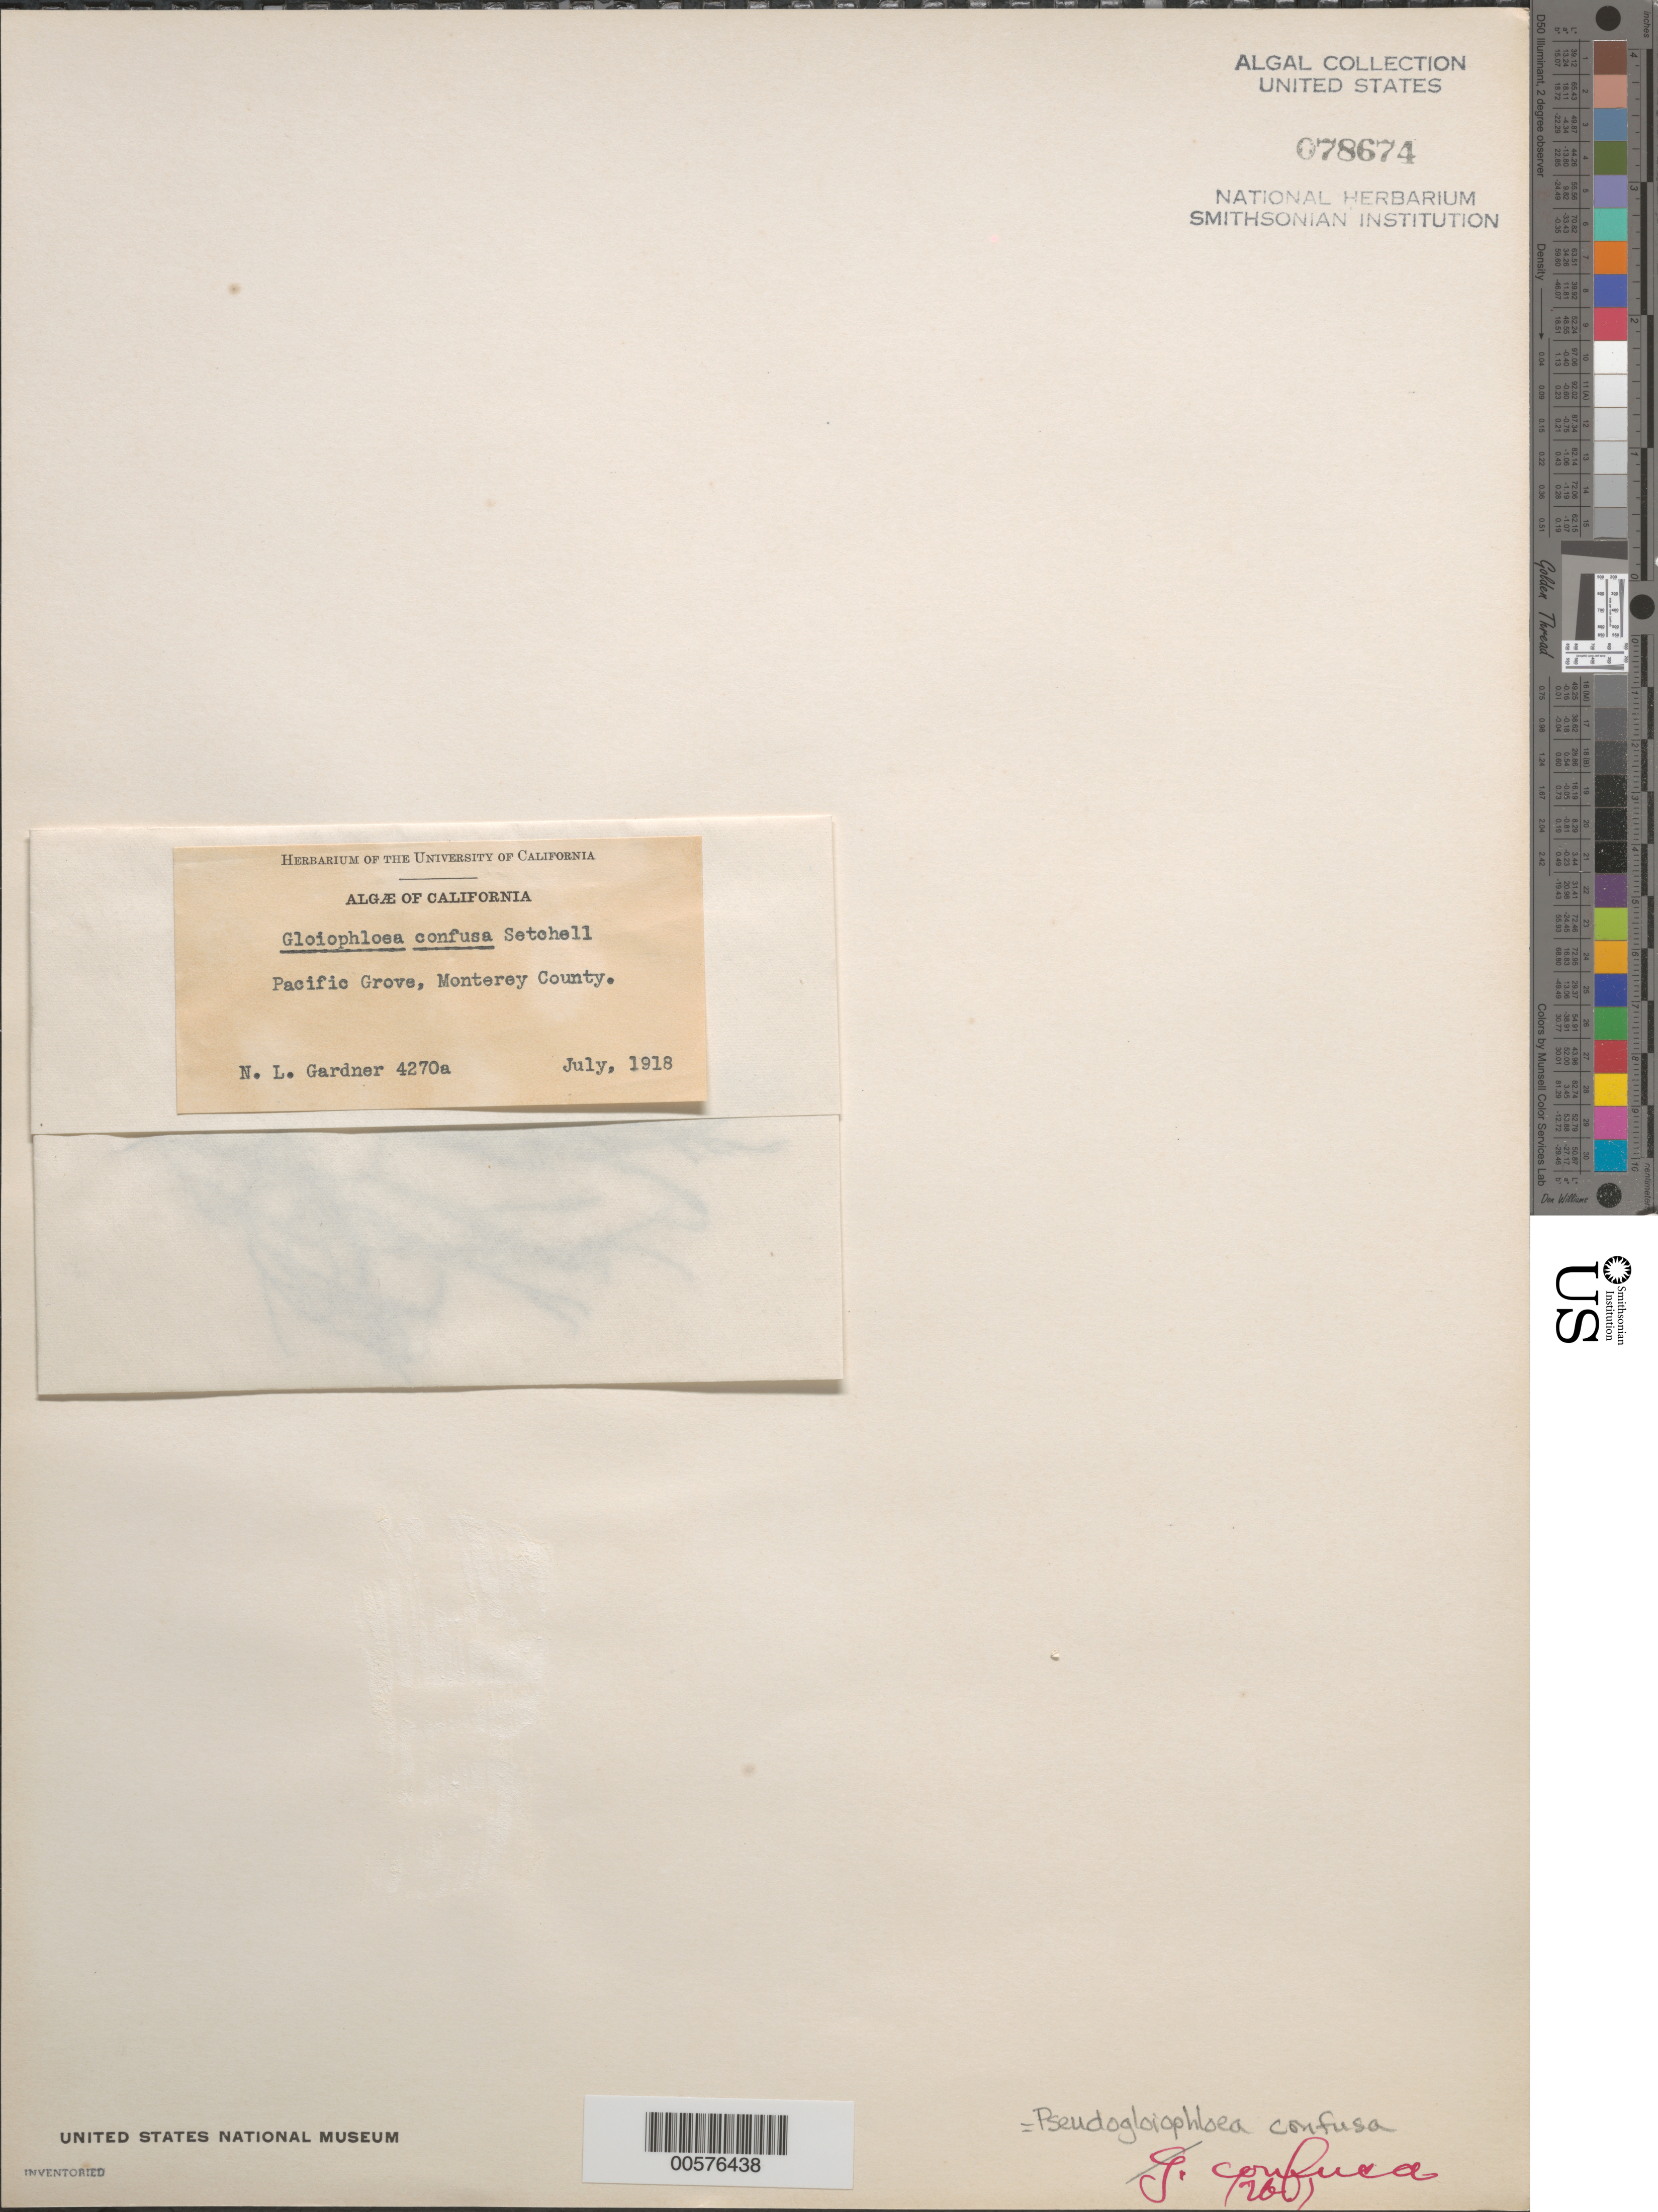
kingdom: Plantae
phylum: Rhodophyta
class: Florideophyceae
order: Nemaliales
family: Scinaiaceae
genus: Scinaia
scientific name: Scinaia confusa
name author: (Setch.) Huisman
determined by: Algae name updating Project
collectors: N. Gardner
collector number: NLG 4270a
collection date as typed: July 1918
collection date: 1918-07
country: United States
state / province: California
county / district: Monterey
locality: Pacific Grove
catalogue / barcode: US 78674